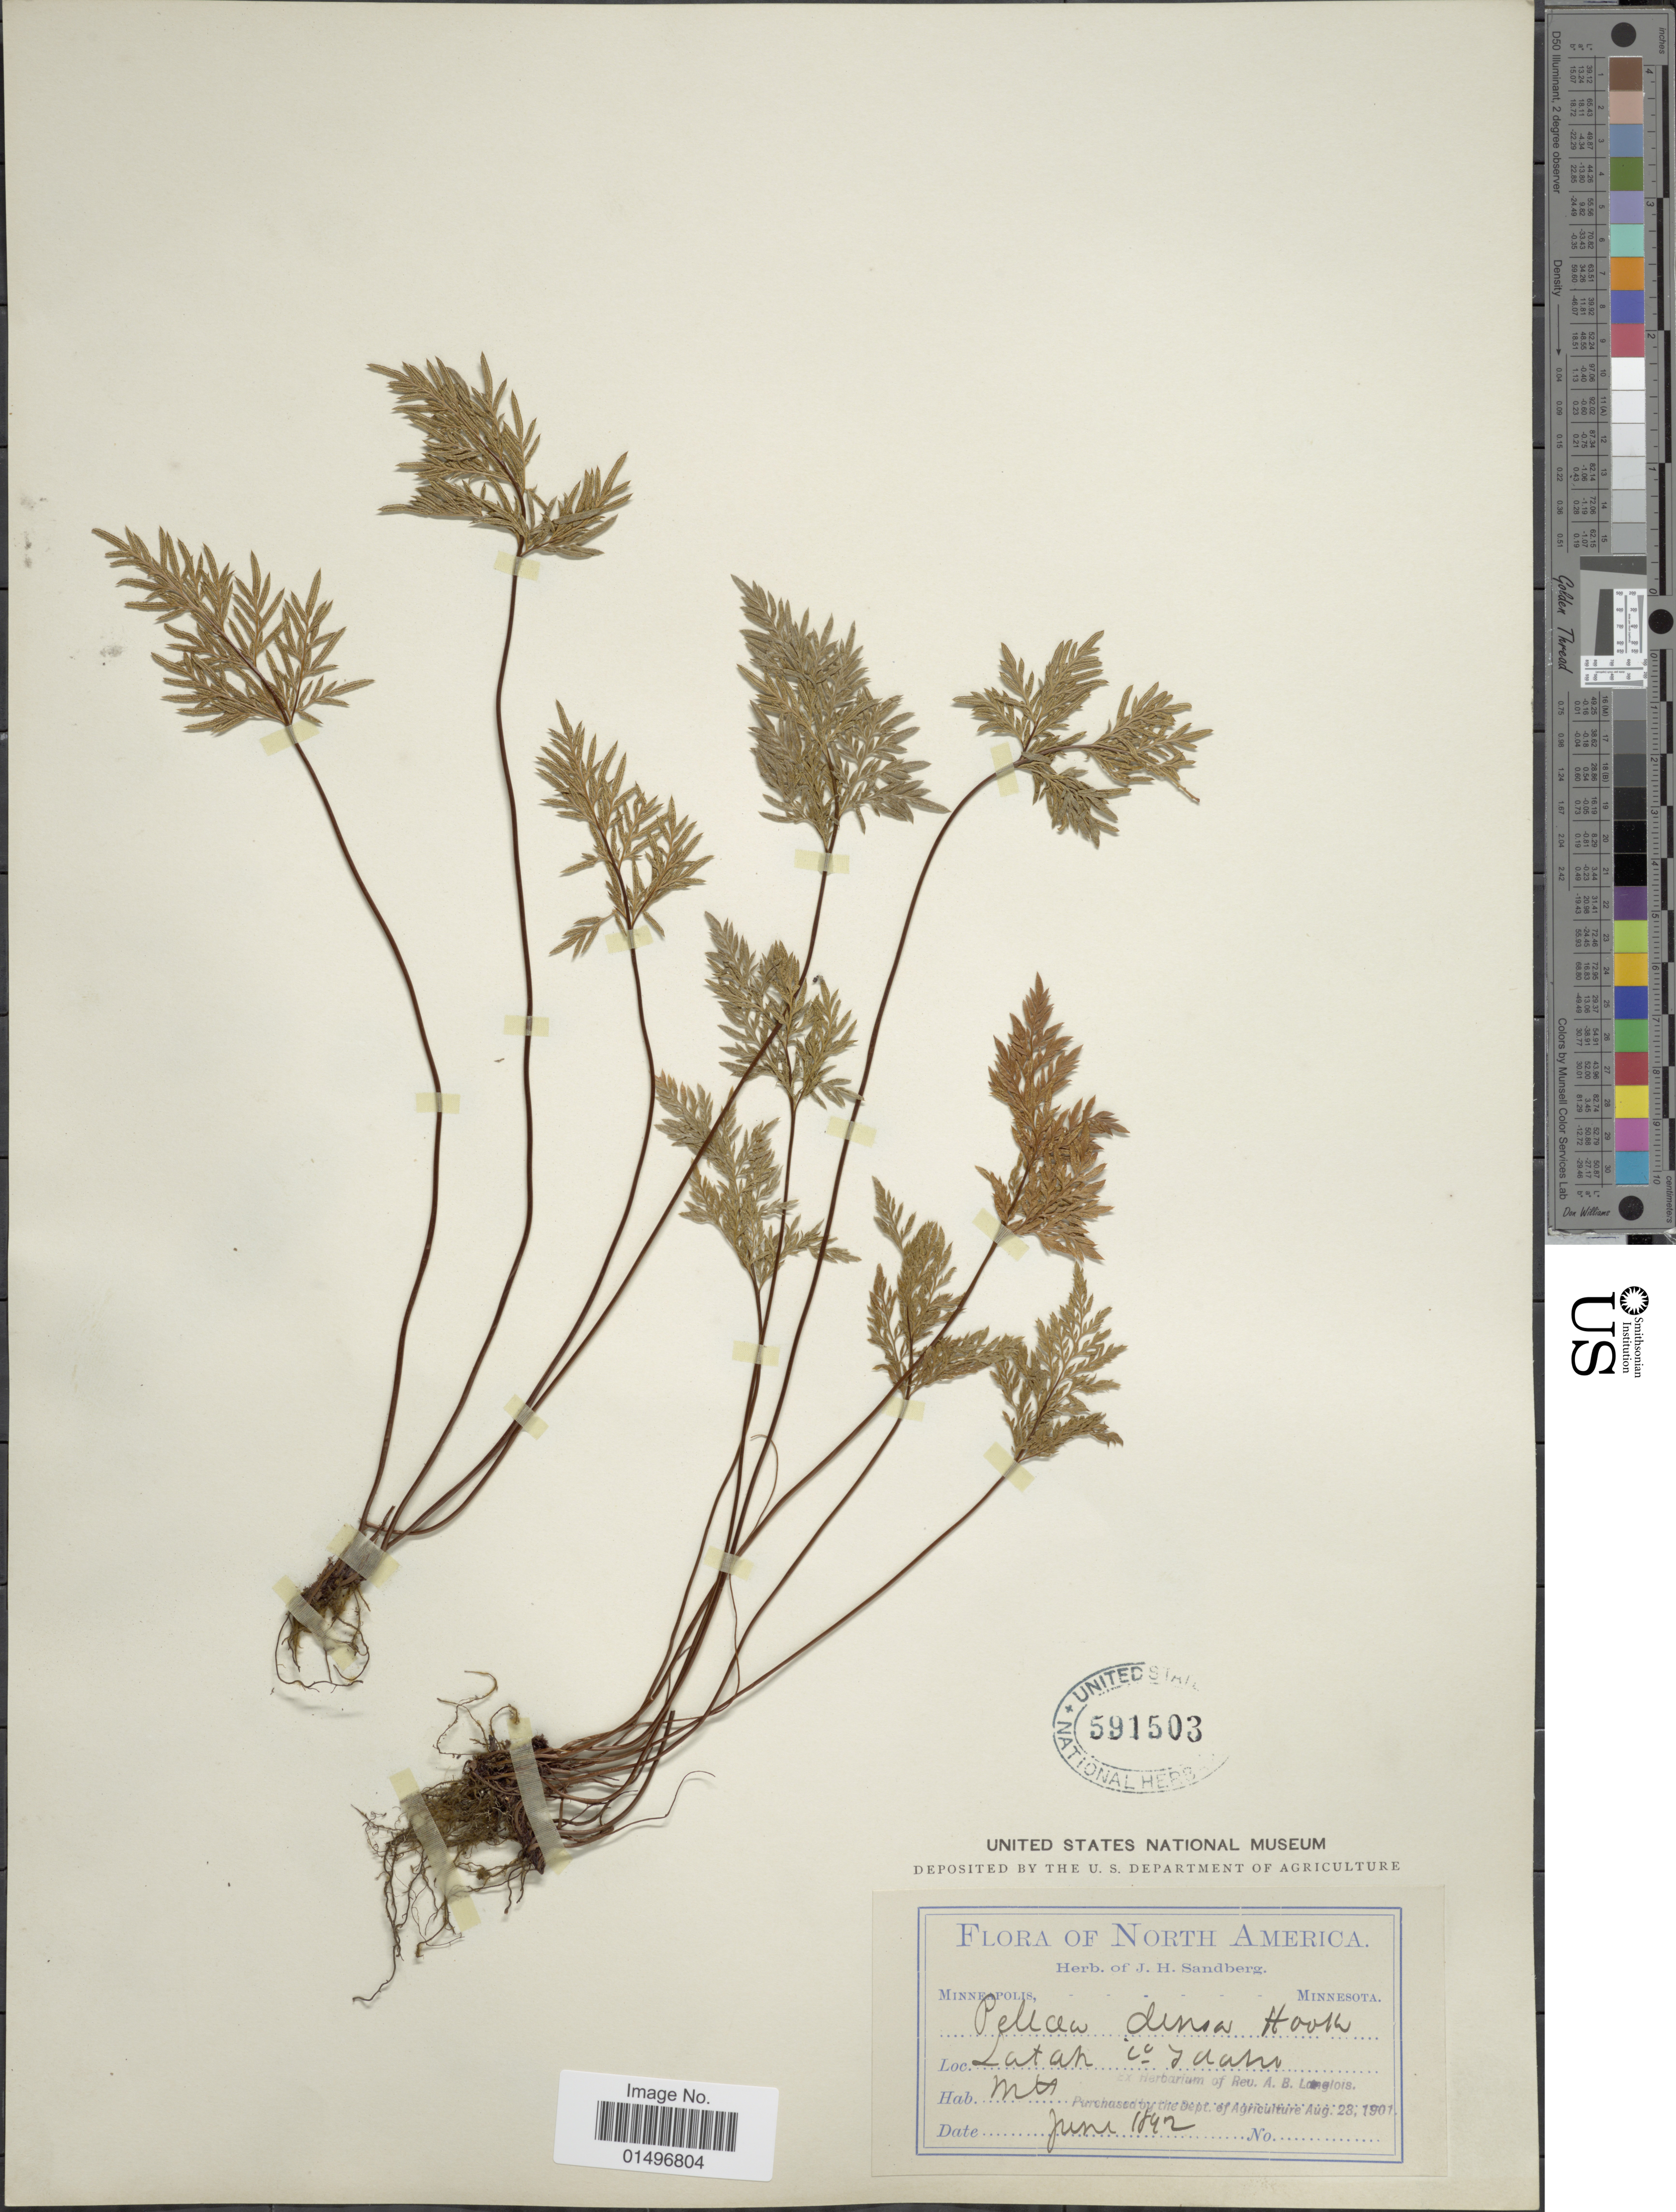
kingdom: Plantae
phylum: Tracheophyta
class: Polypodiopsida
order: Polypodiales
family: Pteridaceae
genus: Aspidotis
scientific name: Aspidotis densa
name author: (Brack.) Lellinger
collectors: ex. herb. J. H. Sandberg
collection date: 1892-06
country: United States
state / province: Idaho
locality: North America, Latah.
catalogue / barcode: US 591503